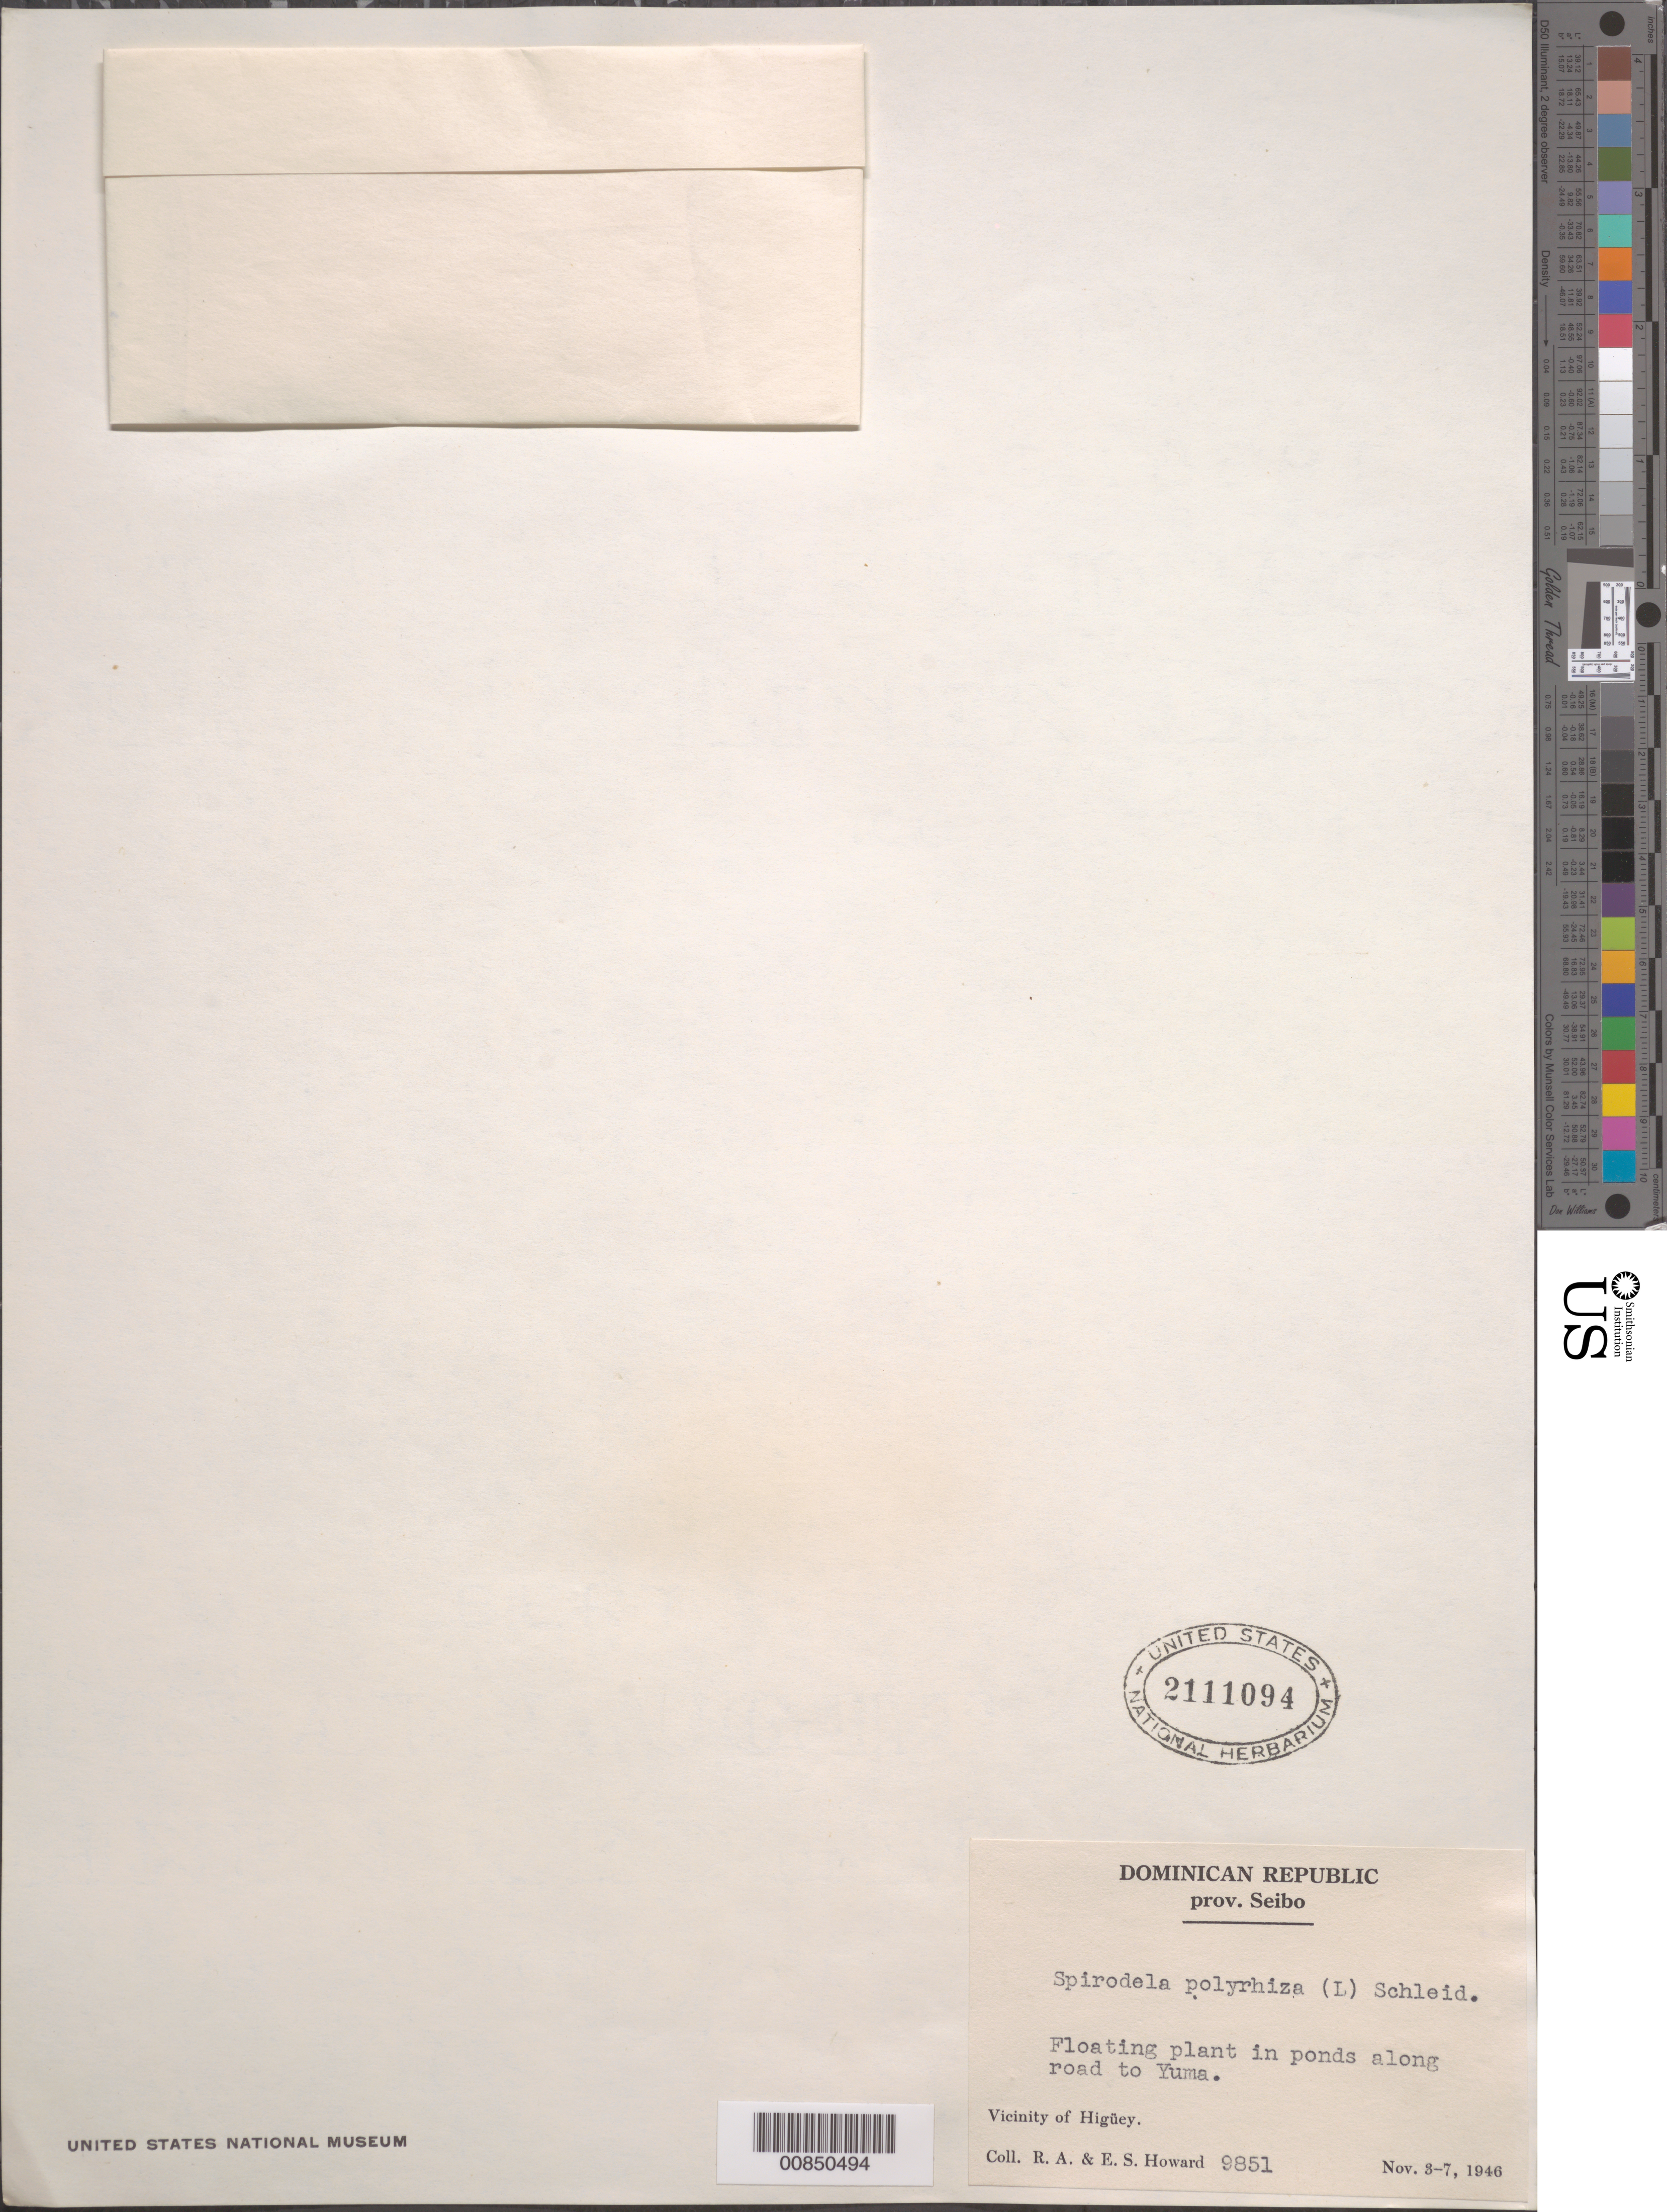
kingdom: Plantae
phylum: Tracheophyta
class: Liliopsida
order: Alismatales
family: Araceae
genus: Spirodela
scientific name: Spirodela polyrrhiza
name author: (L.) Schleid.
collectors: R. A. Howard & E. S. Howard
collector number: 9851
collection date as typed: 03 Nov 1946 to 07 Nov 1946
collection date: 1946-11-03/1946-11-07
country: Dominican Republic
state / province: El Seibo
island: Hispaniola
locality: Vicinity of Higüey, road to Yuma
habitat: In ponds along road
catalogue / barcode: US 2111094